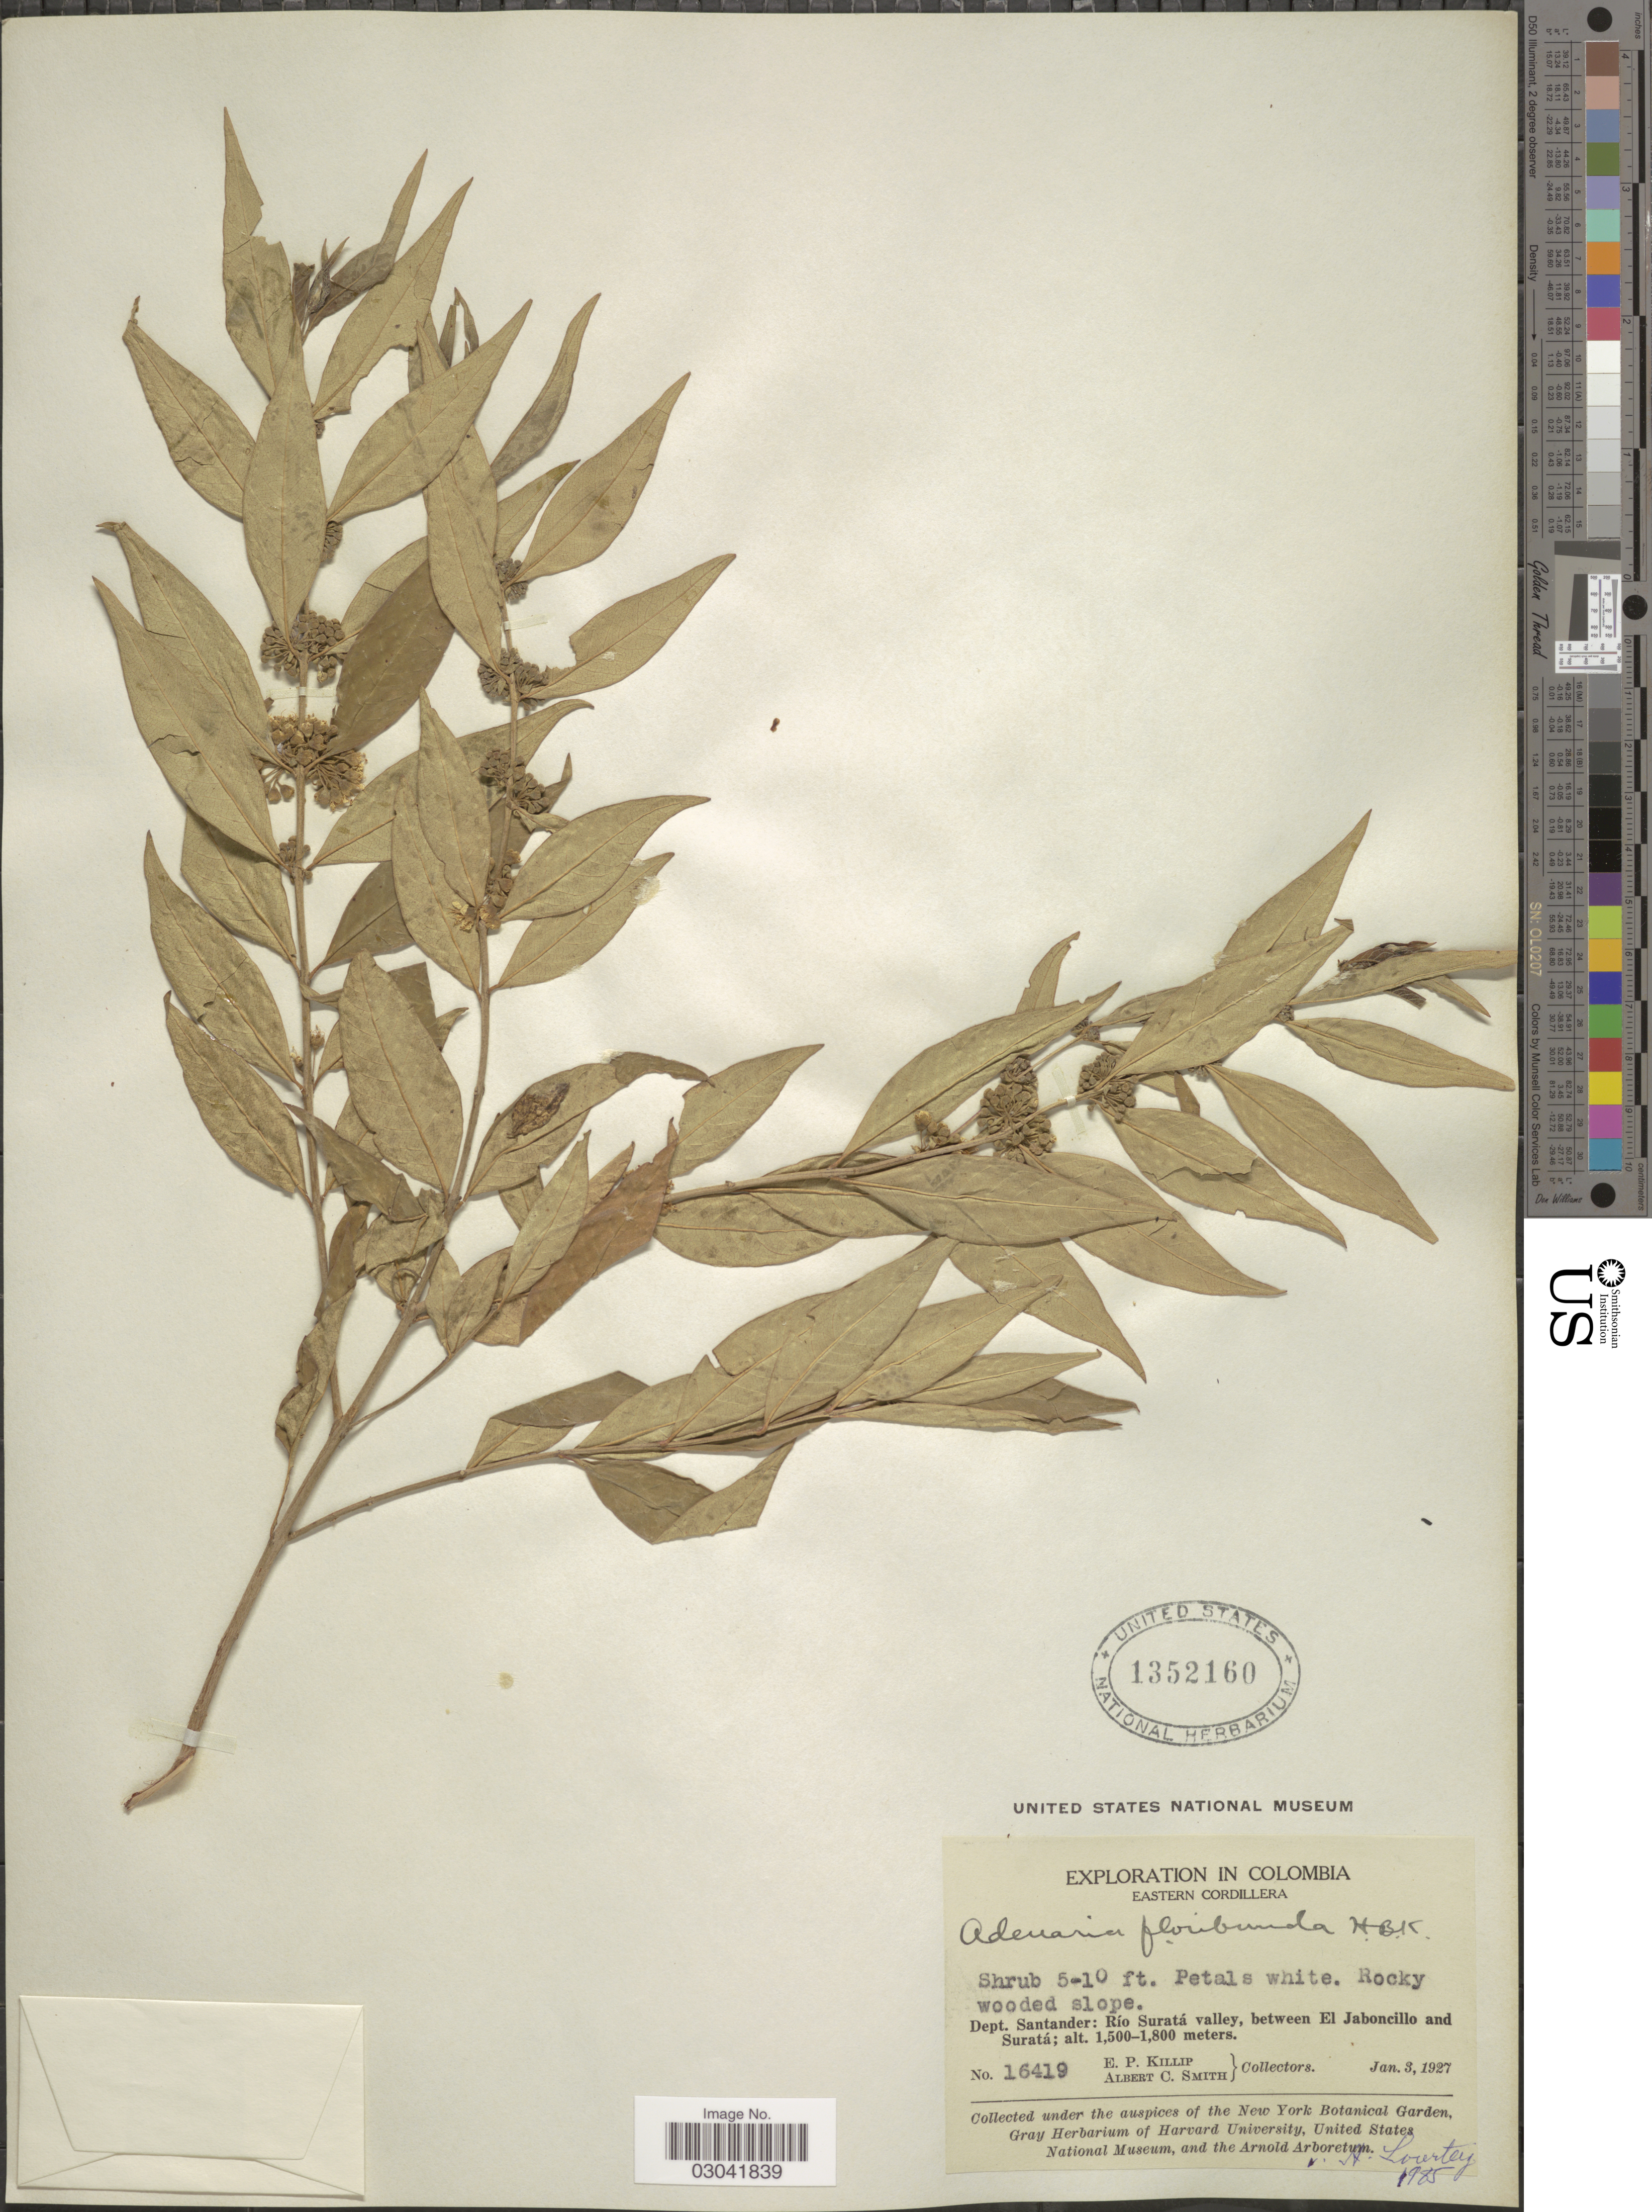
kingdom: Plantae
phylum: Tracheophyta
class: Magnoliopsida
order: Myrtales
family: Lythraceae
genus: Adenaria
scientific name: Adenaria floribunda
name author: Kunth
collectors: E. P. Killip & A. C. Smith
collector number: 16419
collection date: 1927-01-03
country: Colombia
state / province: Santander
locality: Eastern Cordillera. Dept. Santander: Río Suratá valley, between El Jaboncillo and Suratá.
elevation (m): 1500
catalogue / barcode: US 1352160